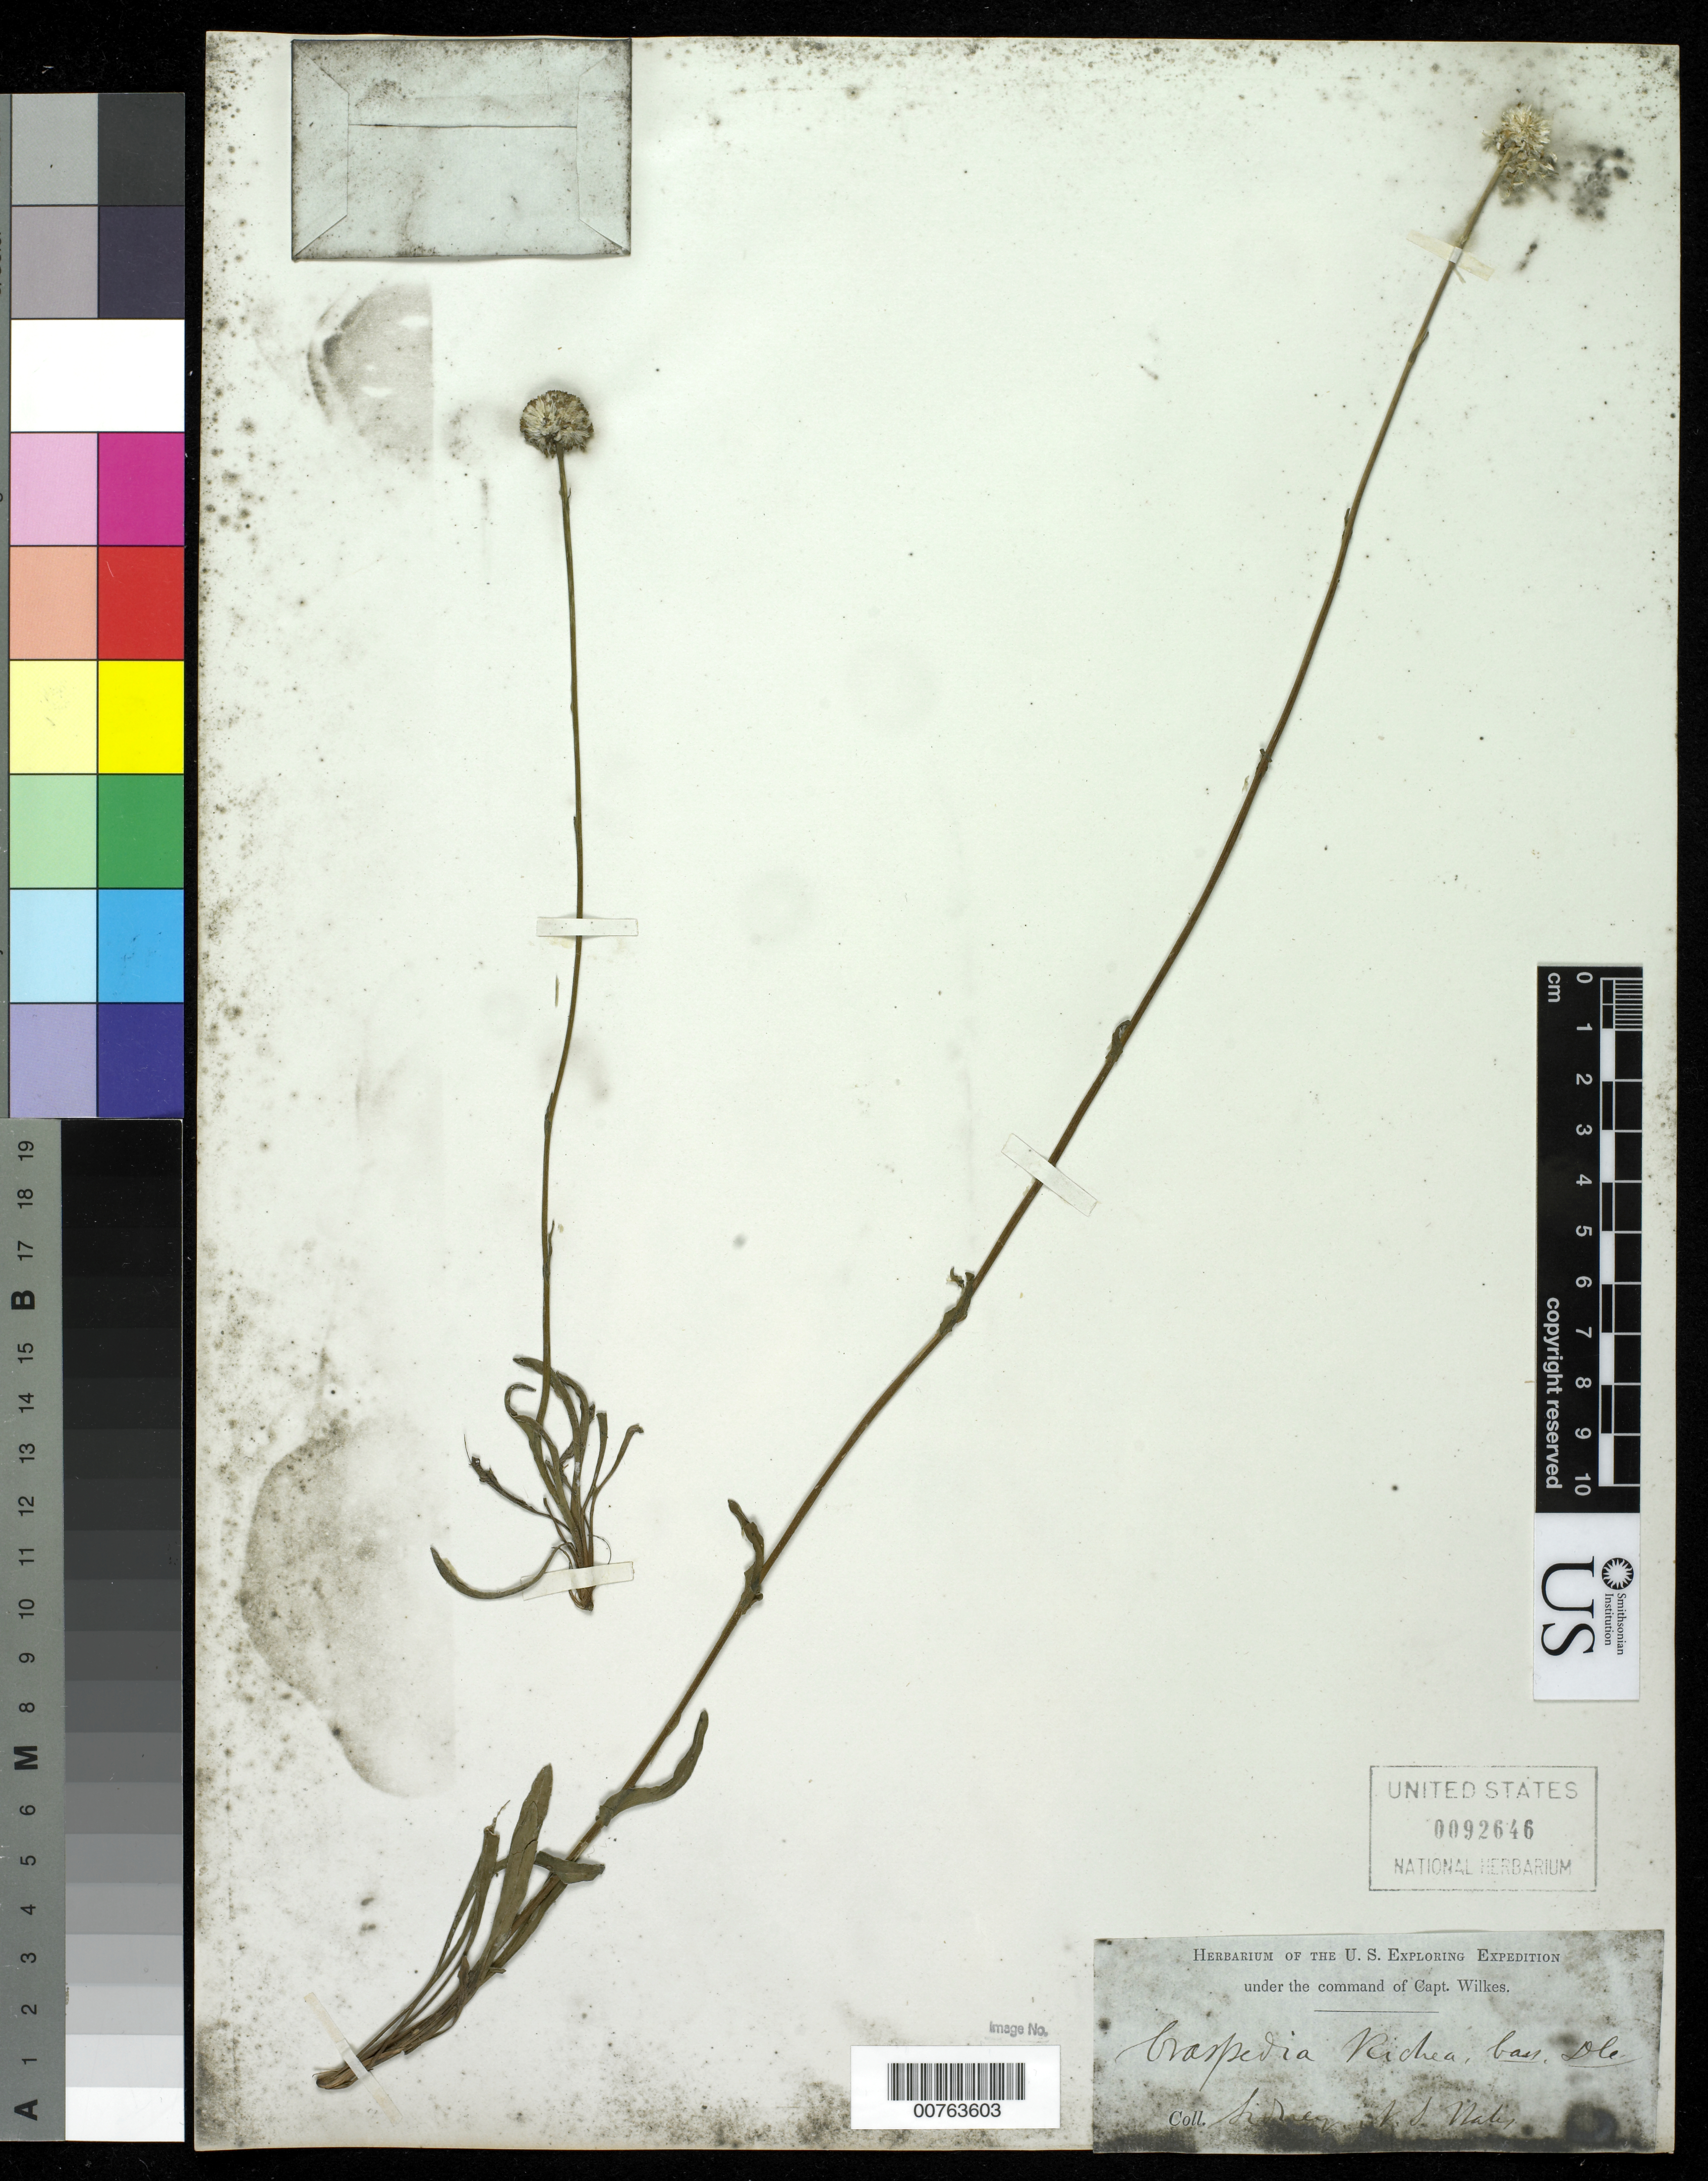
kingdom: Plantae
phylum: Tracheophyta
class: Magnoliopsida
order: Asterales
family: Asteraceae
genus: Craspedia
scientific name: Craspedia uniflora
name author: G. Forst.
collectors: Wilkes Explor. Exped.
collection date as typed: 1838 to -- --- 1842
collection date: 1838/1842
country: Australia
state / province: New South Wales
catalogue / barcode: US 92646